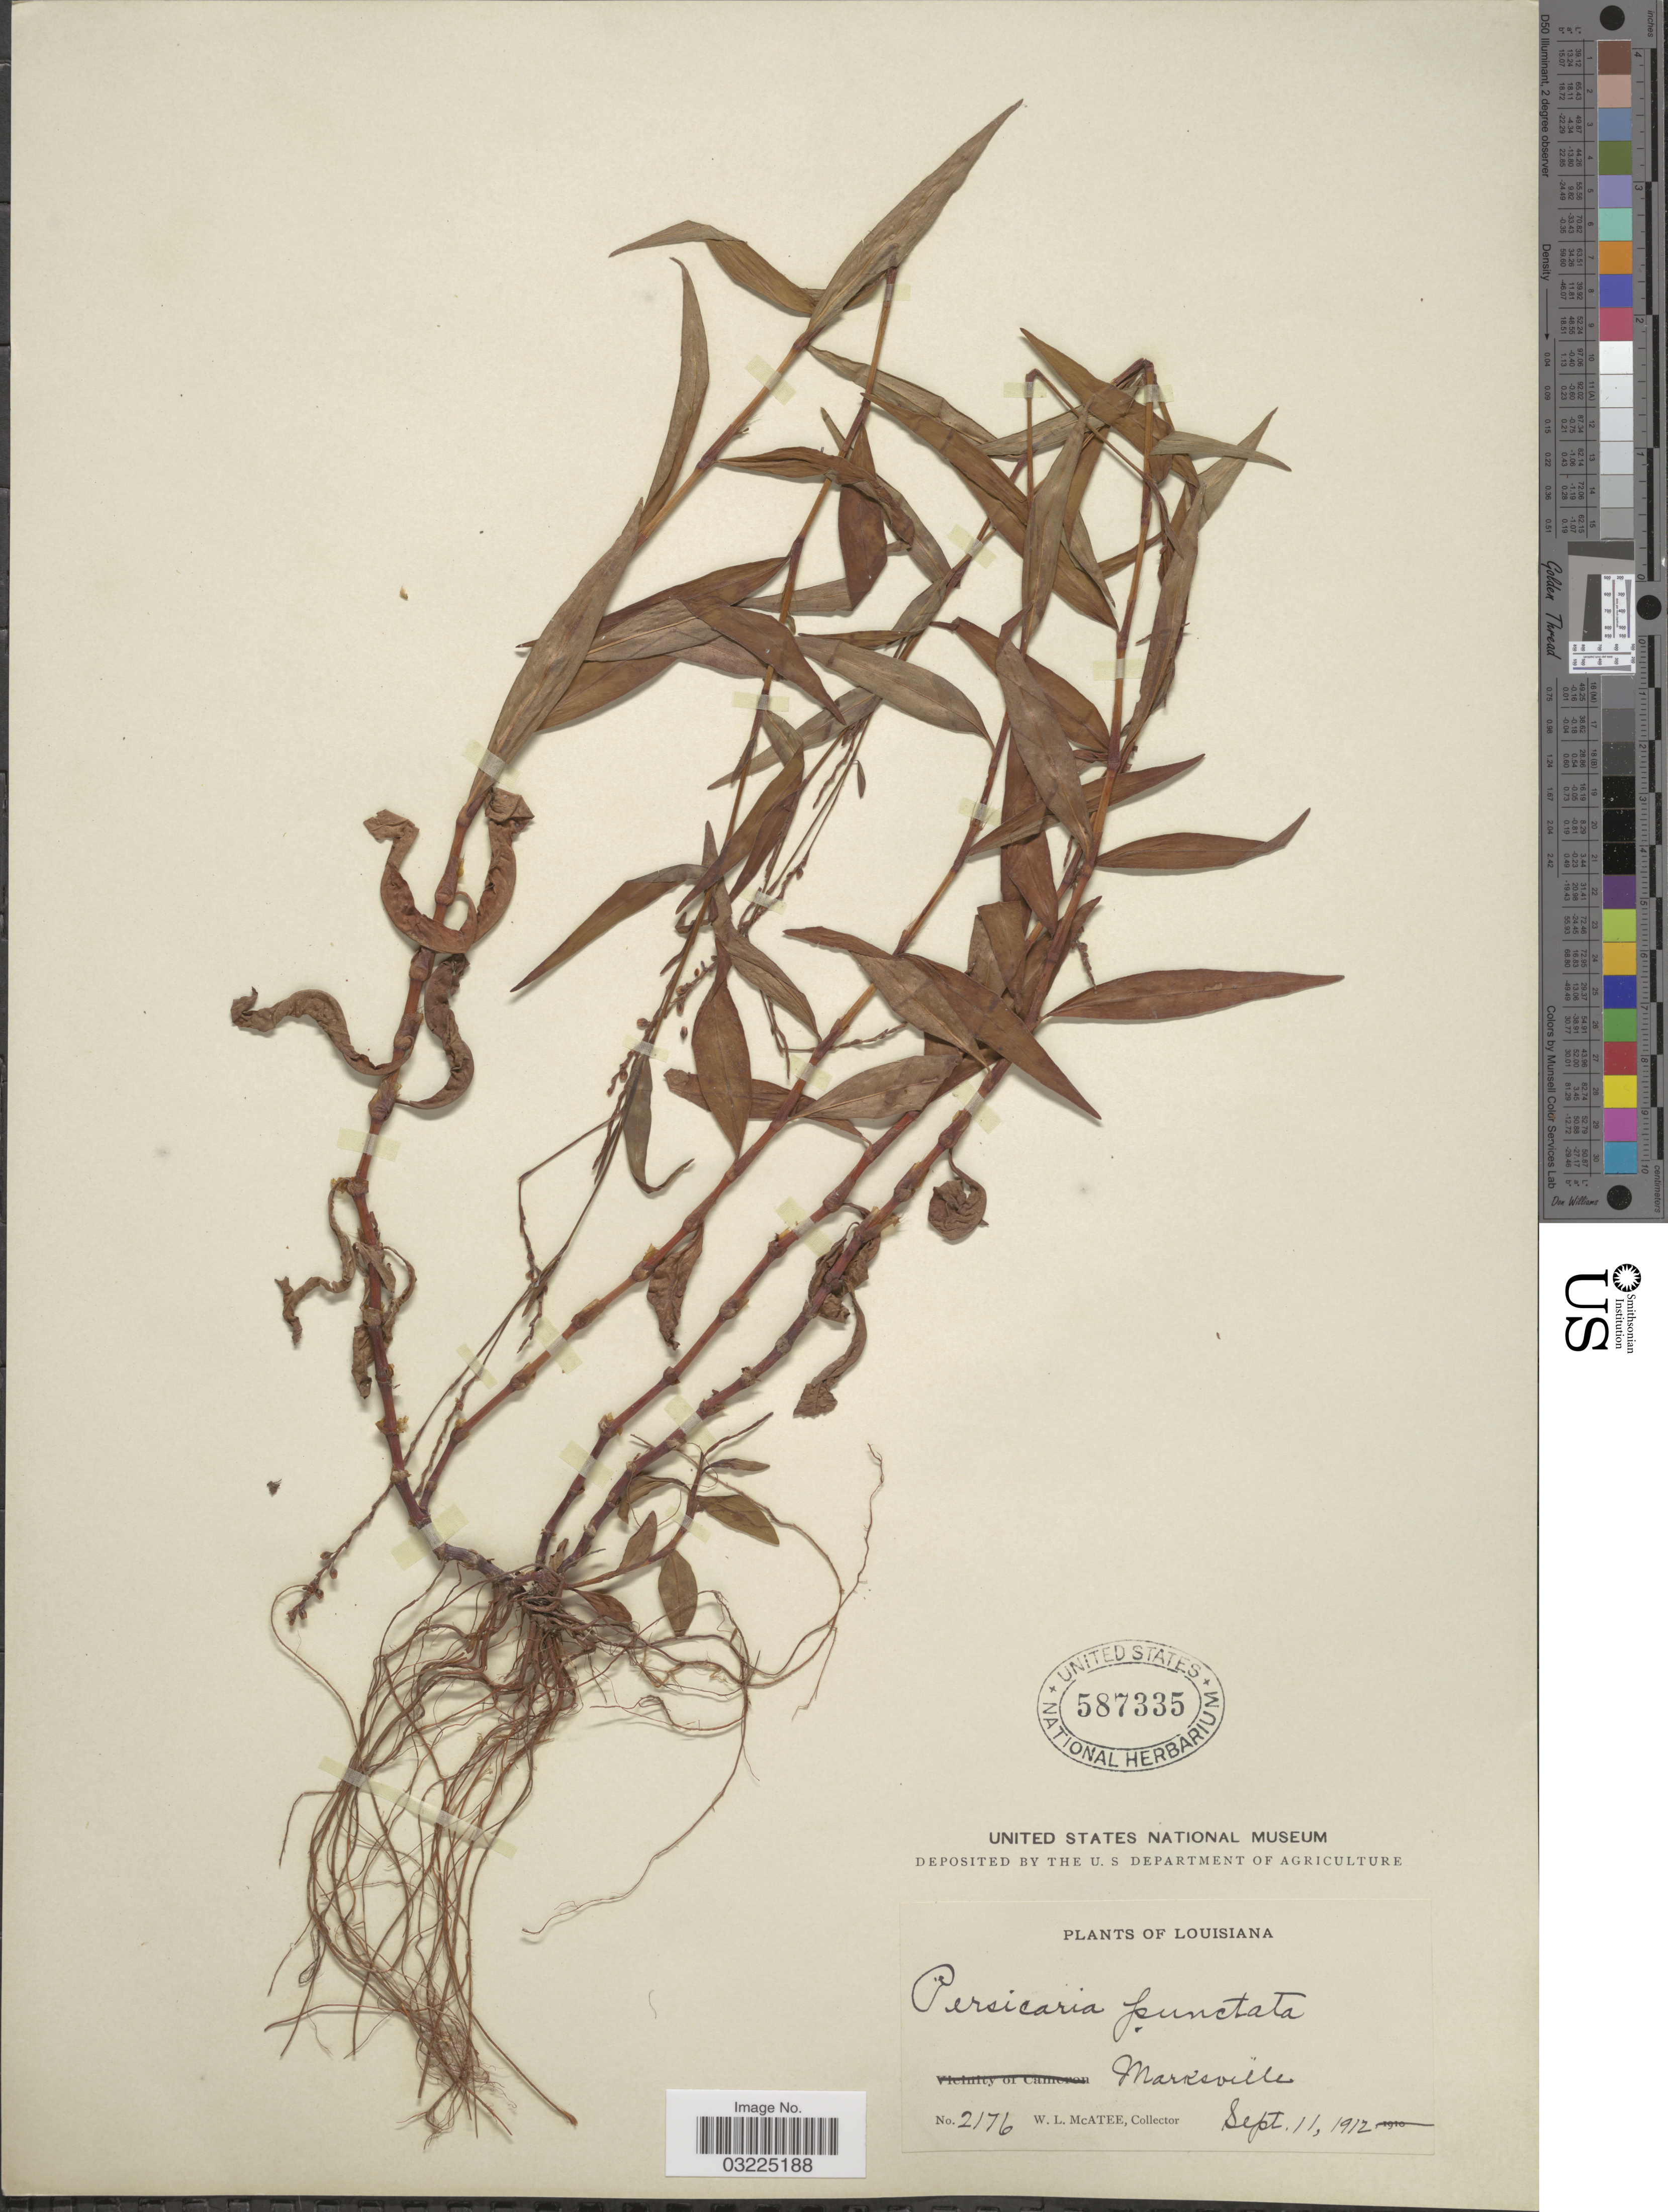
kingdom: Plantae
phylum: Tracheophyta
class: Magnoliopsida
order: Caryophyllales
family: Polygonaceae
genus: Persicaria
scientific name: Persicaria punctata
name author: (Elliott) Small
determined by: Atha, D. E.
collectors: W. McAtee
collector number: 2176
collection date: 1912-09-11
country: United States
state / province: Louisiana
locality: Marksville.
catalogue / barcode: US 587335